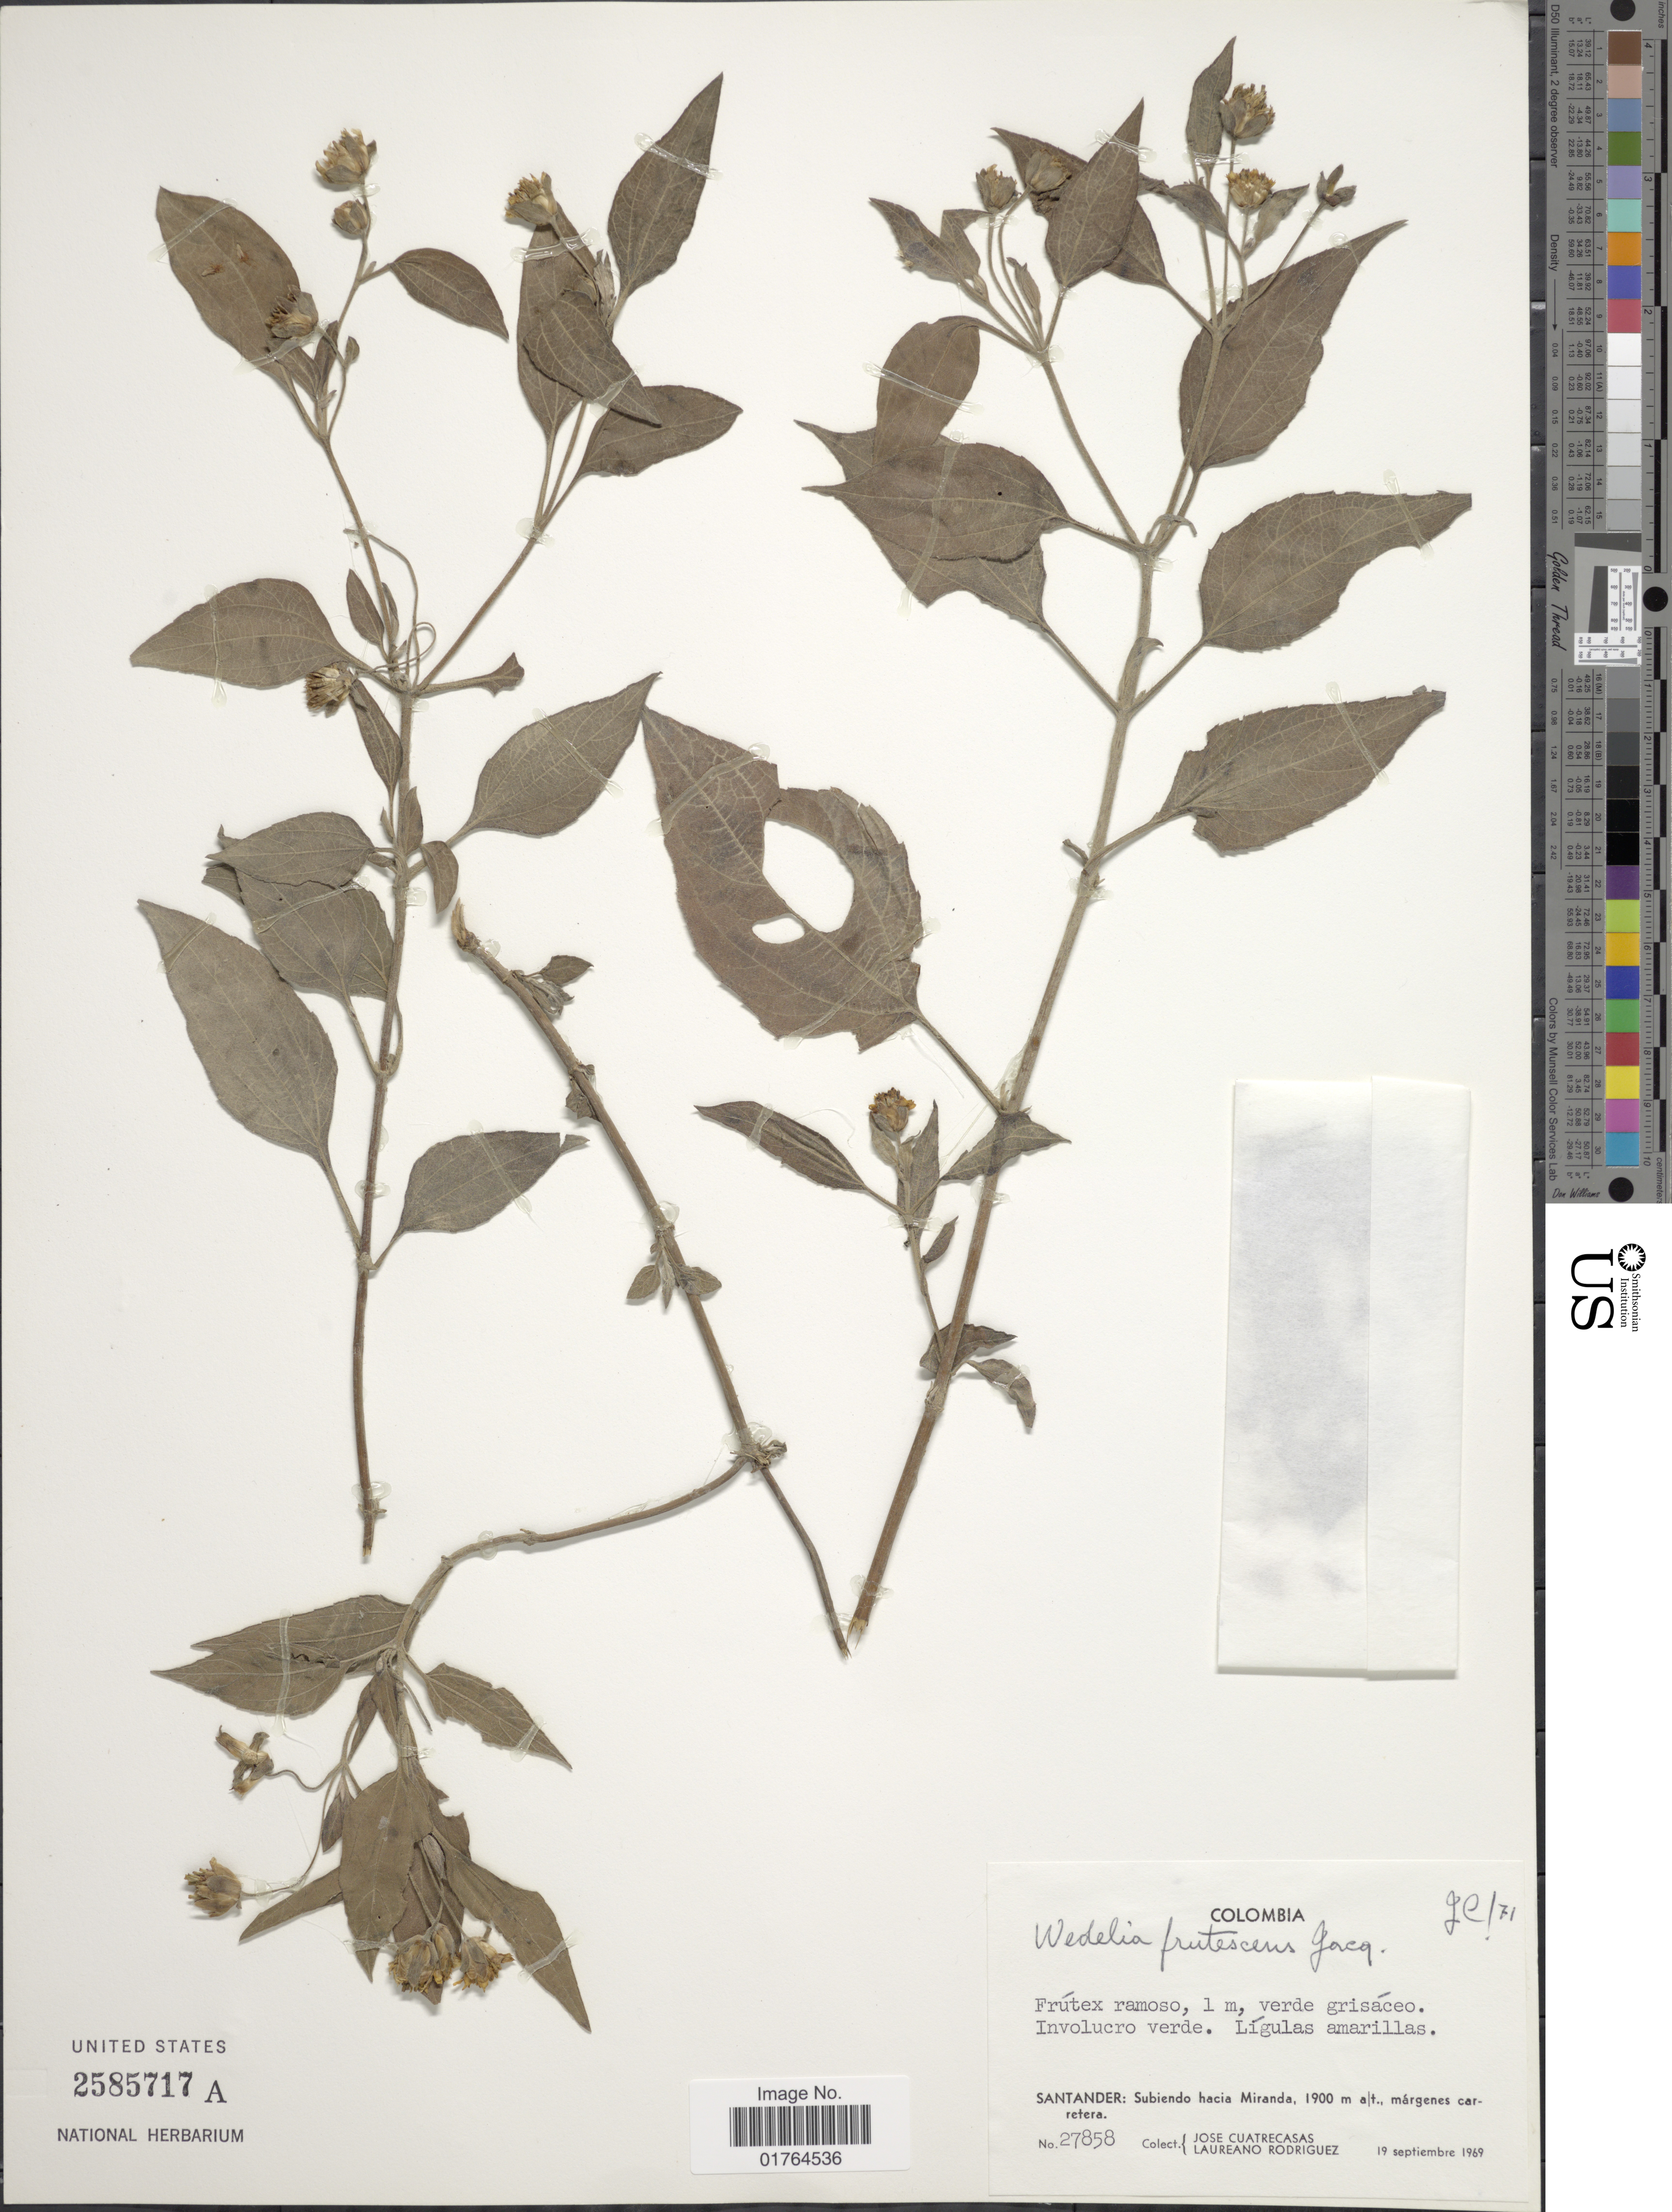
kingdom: Plantae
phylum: Tracheophyta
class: Magnoliopsida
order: Asterales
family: Asteraceae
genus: Wedelia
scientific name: Wedelia fruticosa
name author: Jacq.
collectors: J. Cuatrecasas & L. Rodriguez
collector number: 27858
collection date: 1969-09-19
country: Colombia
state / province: Santander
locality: Subiendo hacia Miranda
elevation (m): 1900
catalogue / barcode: US 2585717A